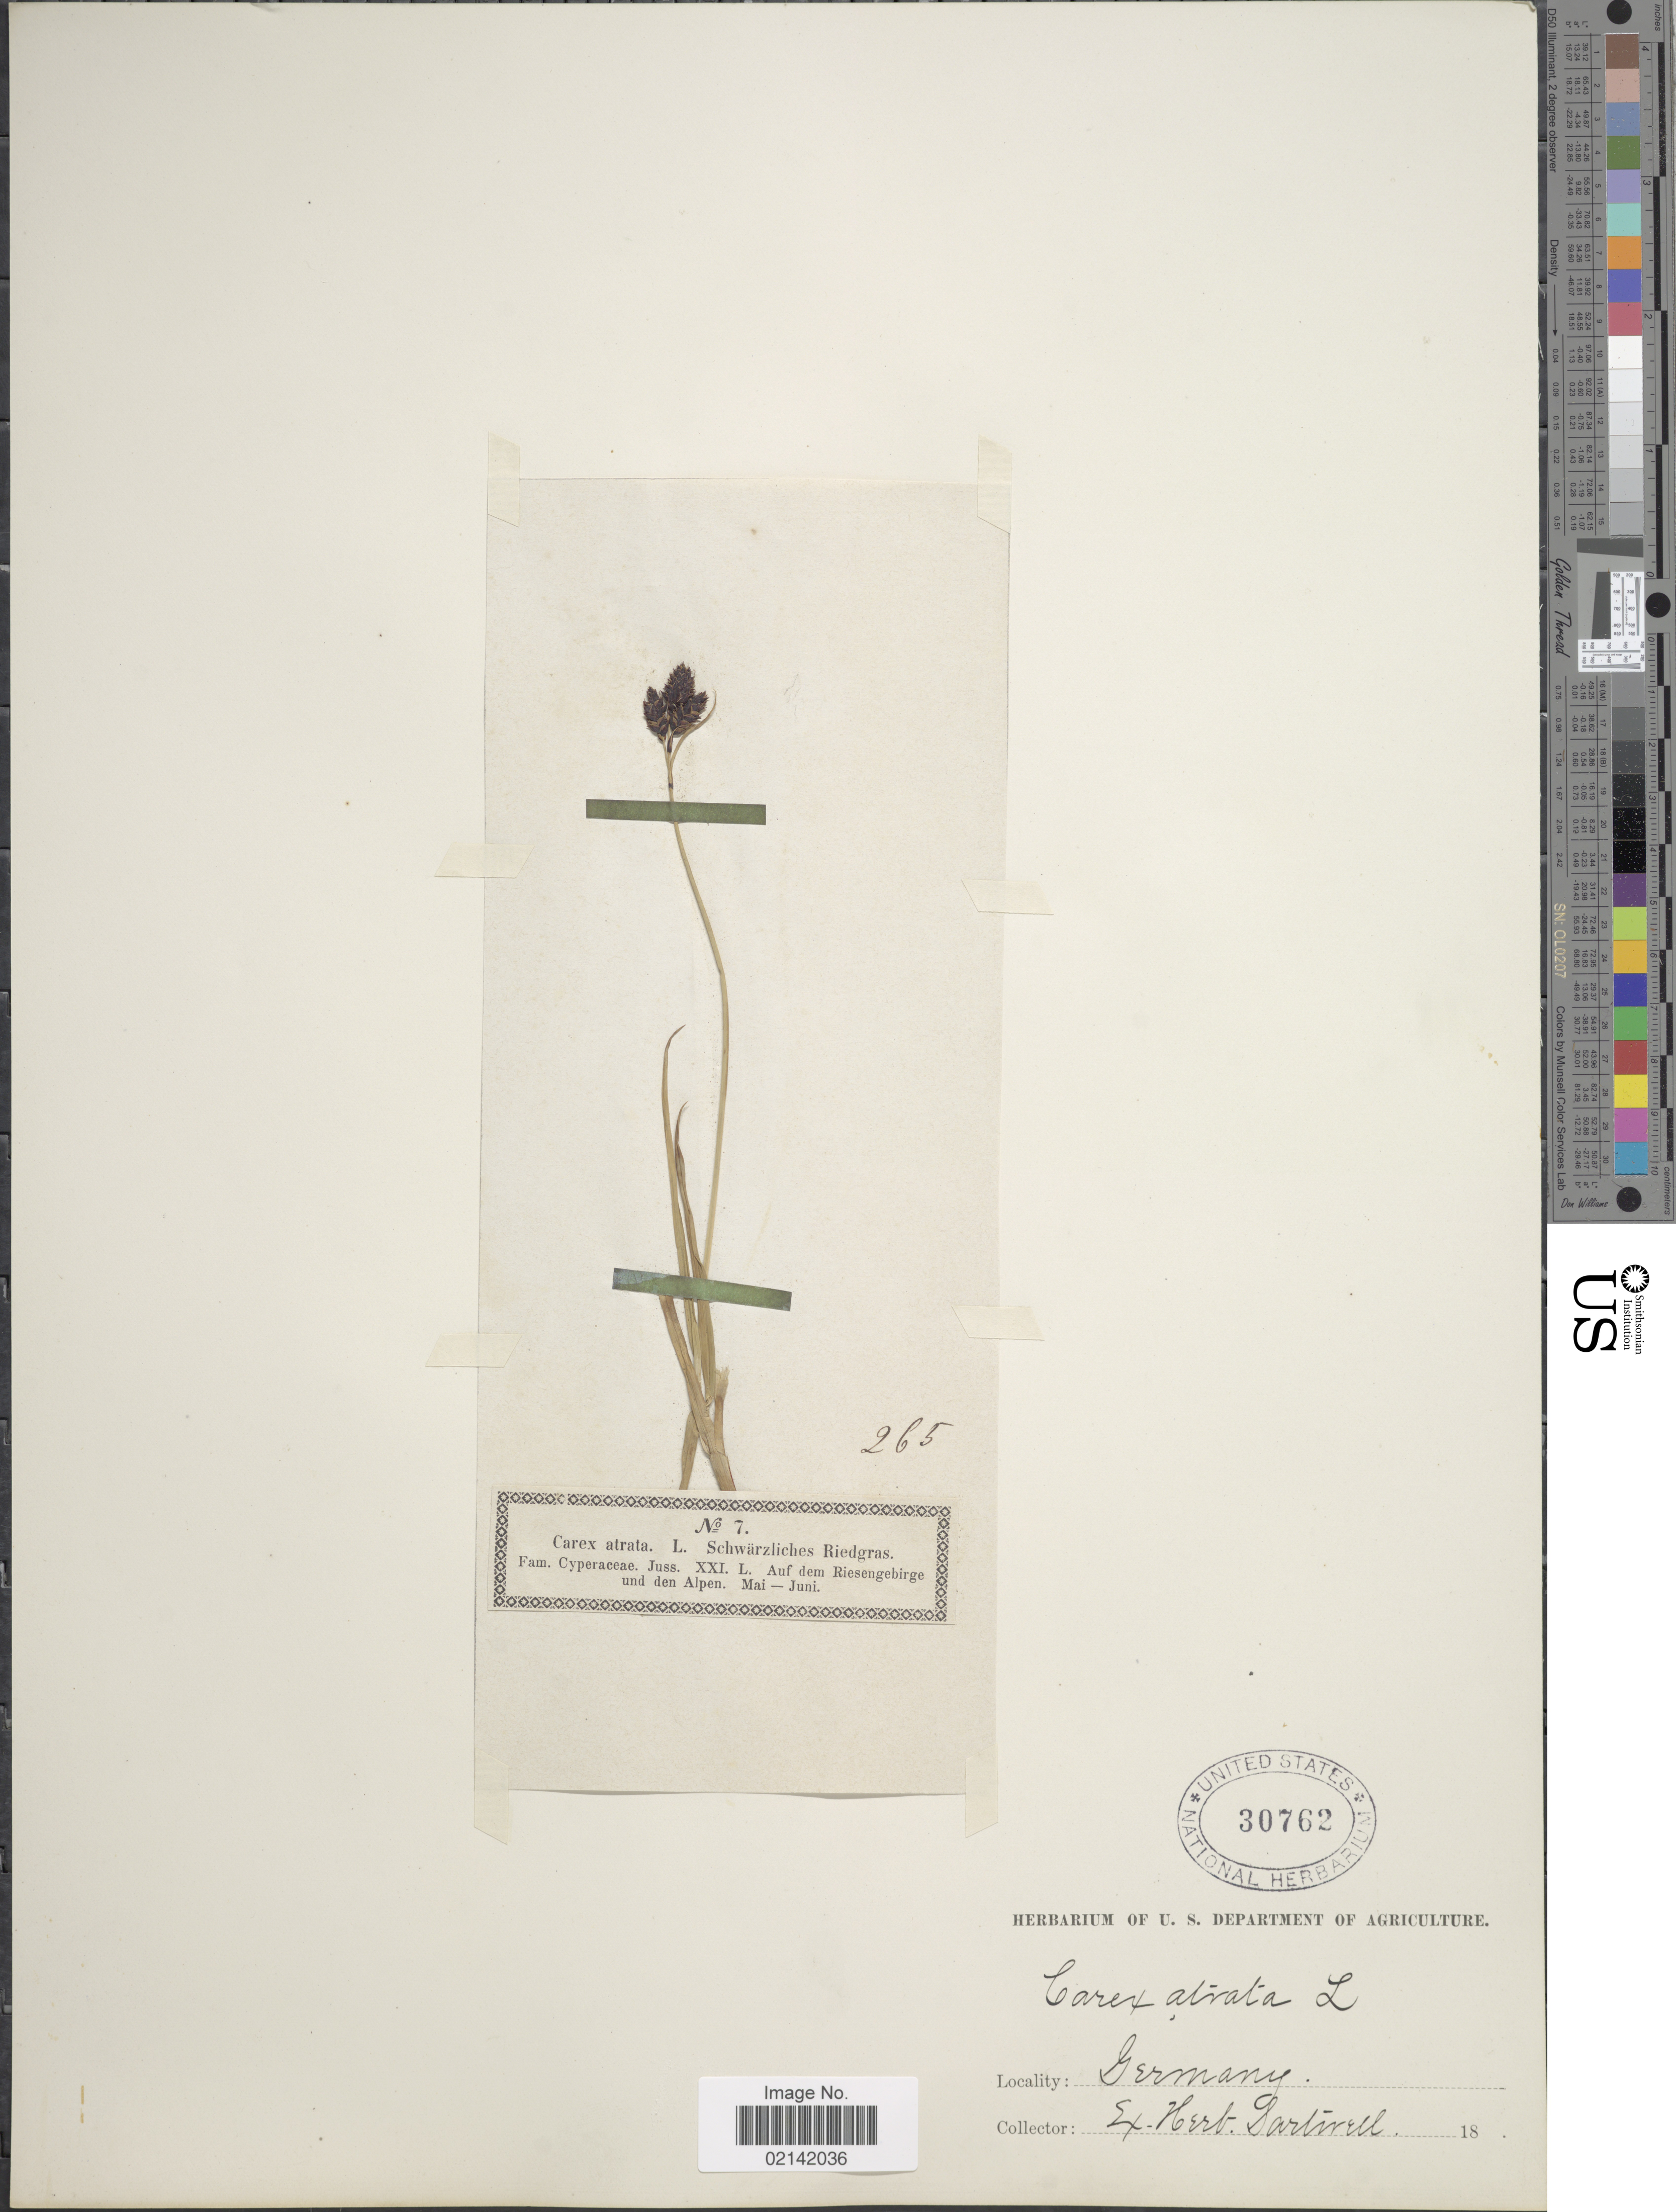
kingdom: Plantae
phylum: Tracheophyta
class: Liliopsida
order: Poales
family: Cyperaceae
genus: Carex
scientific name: Carex atrata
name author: L.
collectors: ex herb. Sartwell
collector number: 7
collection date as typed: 18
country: Germany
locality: Auf dem Riesengebirge und den Alpen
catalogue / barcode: US 30762